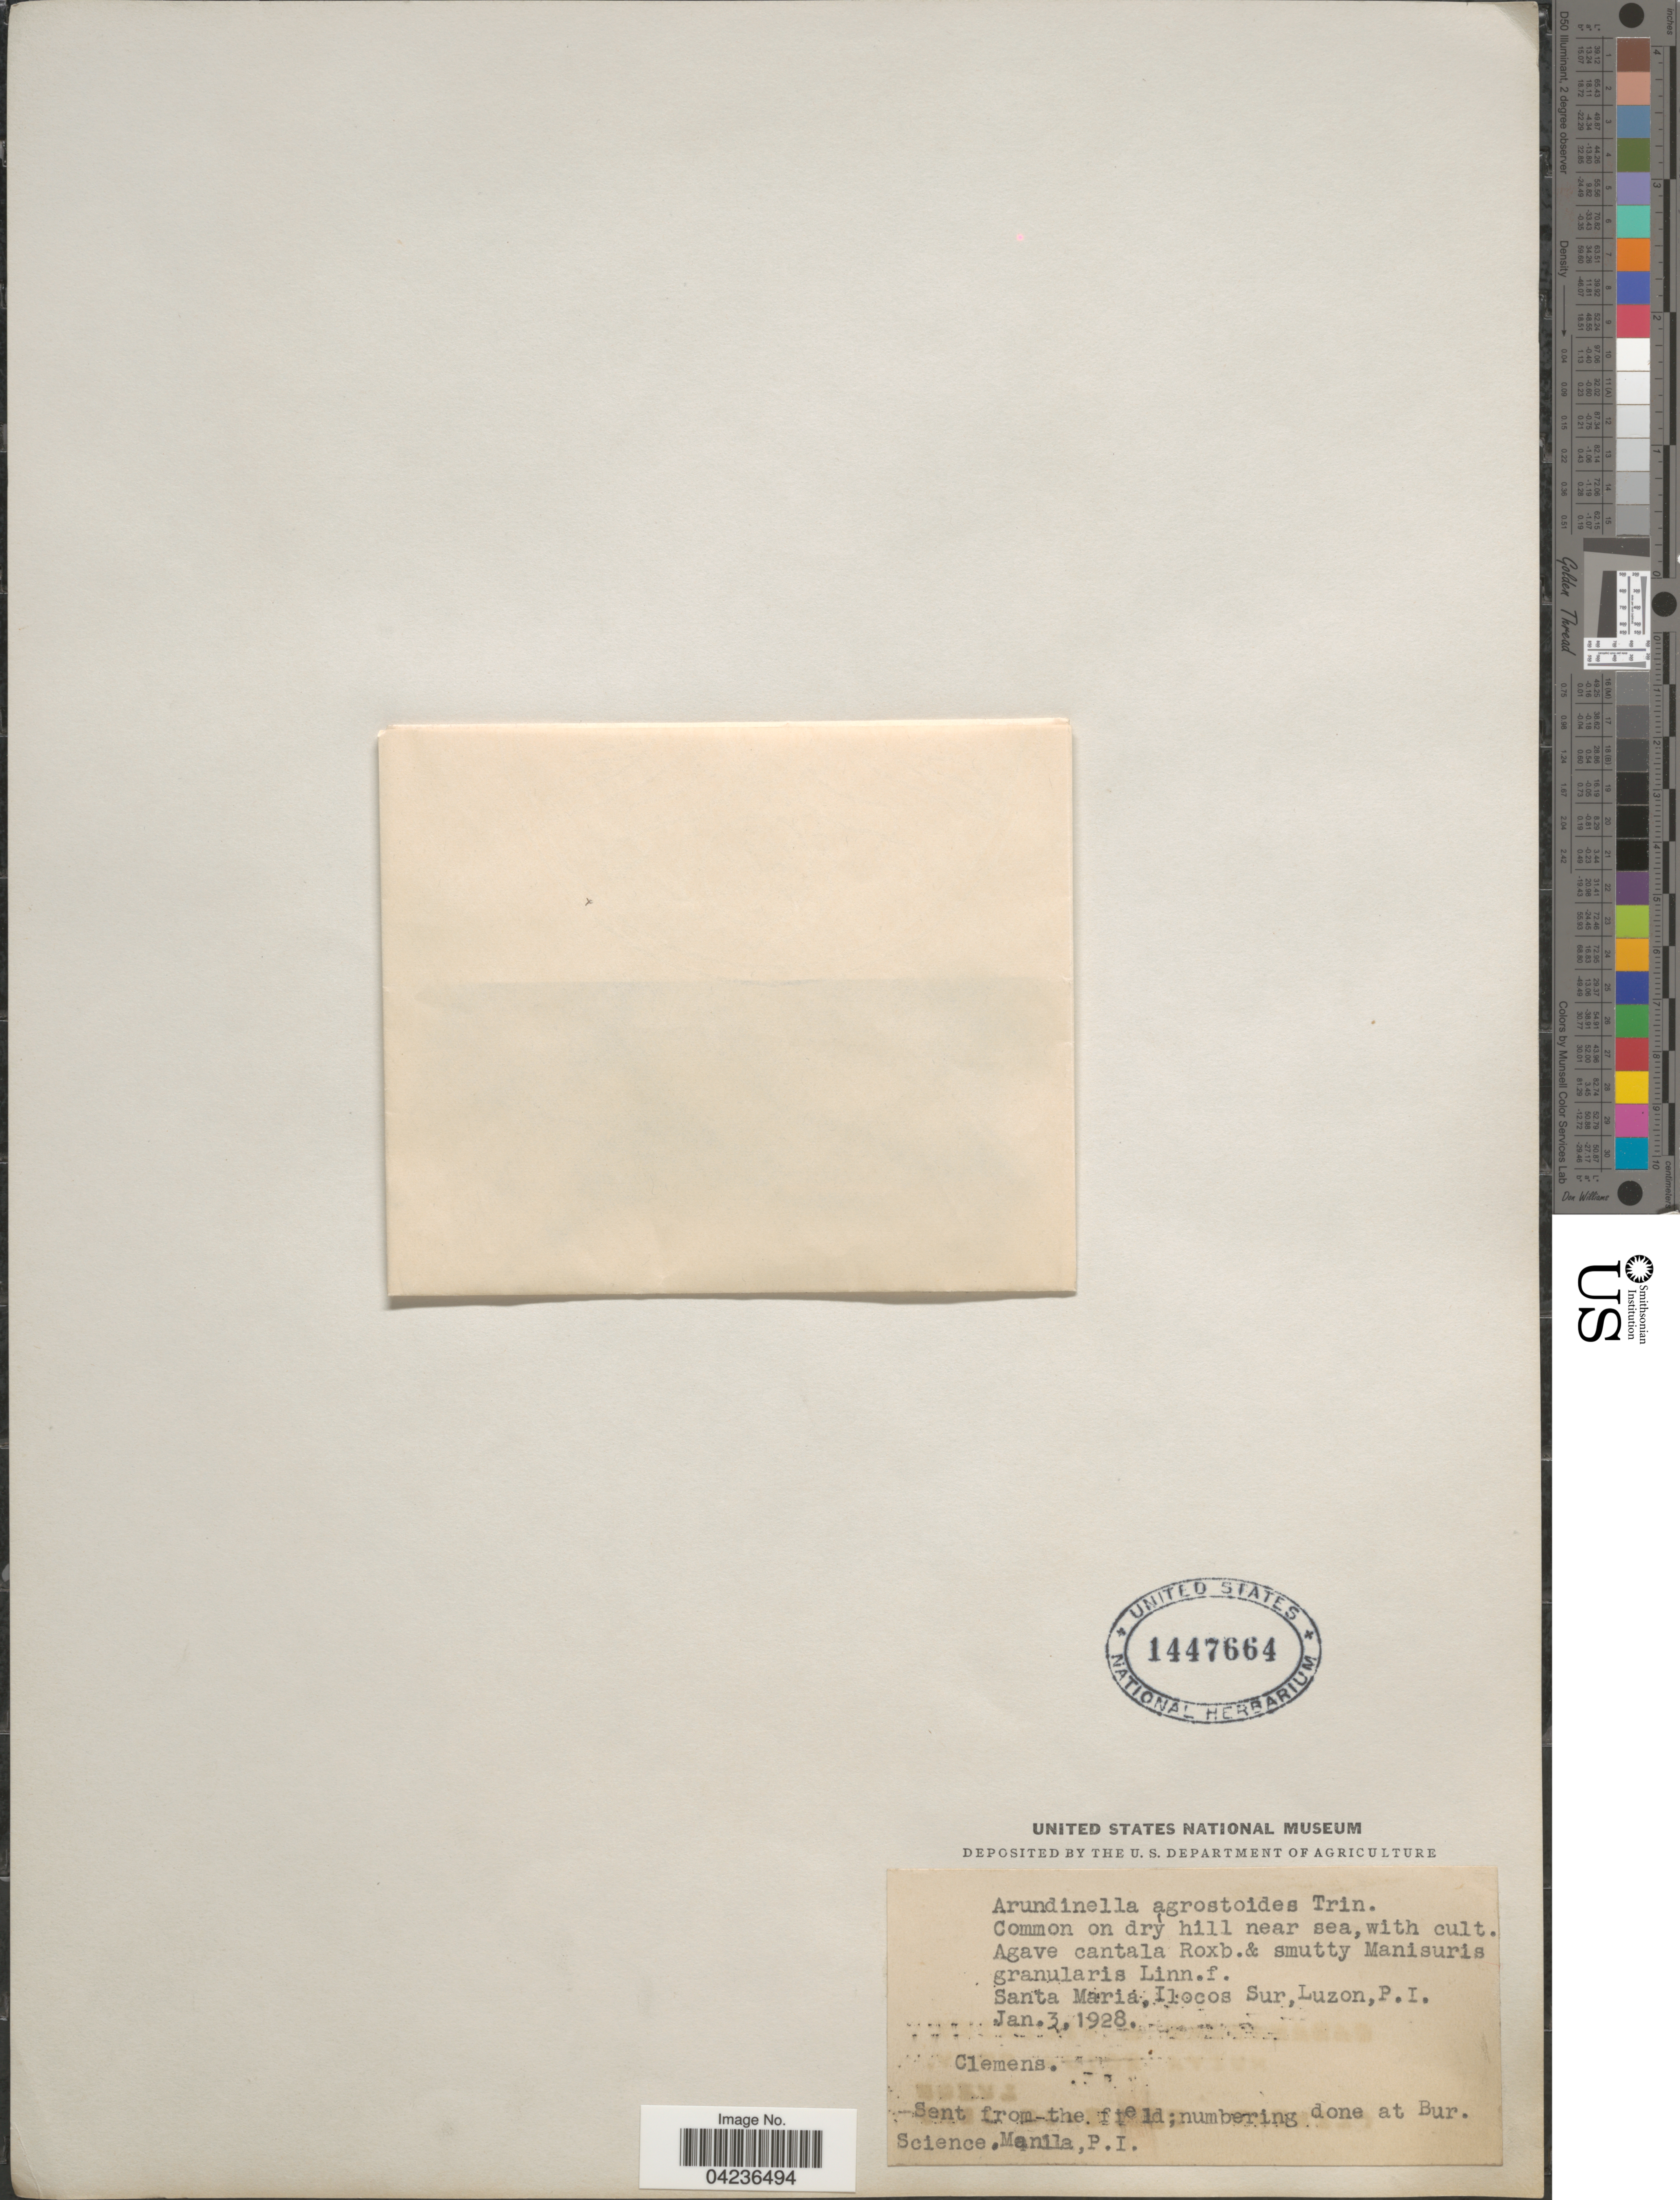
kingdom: Plantae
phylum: Tracheophyta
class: Liliopsida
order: Poales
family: Poaceae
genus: Arundinella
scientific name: Arundinella holcoides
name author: (Kunth) Trin.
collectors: -. Clemens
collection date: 1928-01-03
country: Philippines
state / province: Ilocos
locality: Santa Maria, Ilocos Sur, Luzon, P. I.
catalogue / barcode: US 1447664